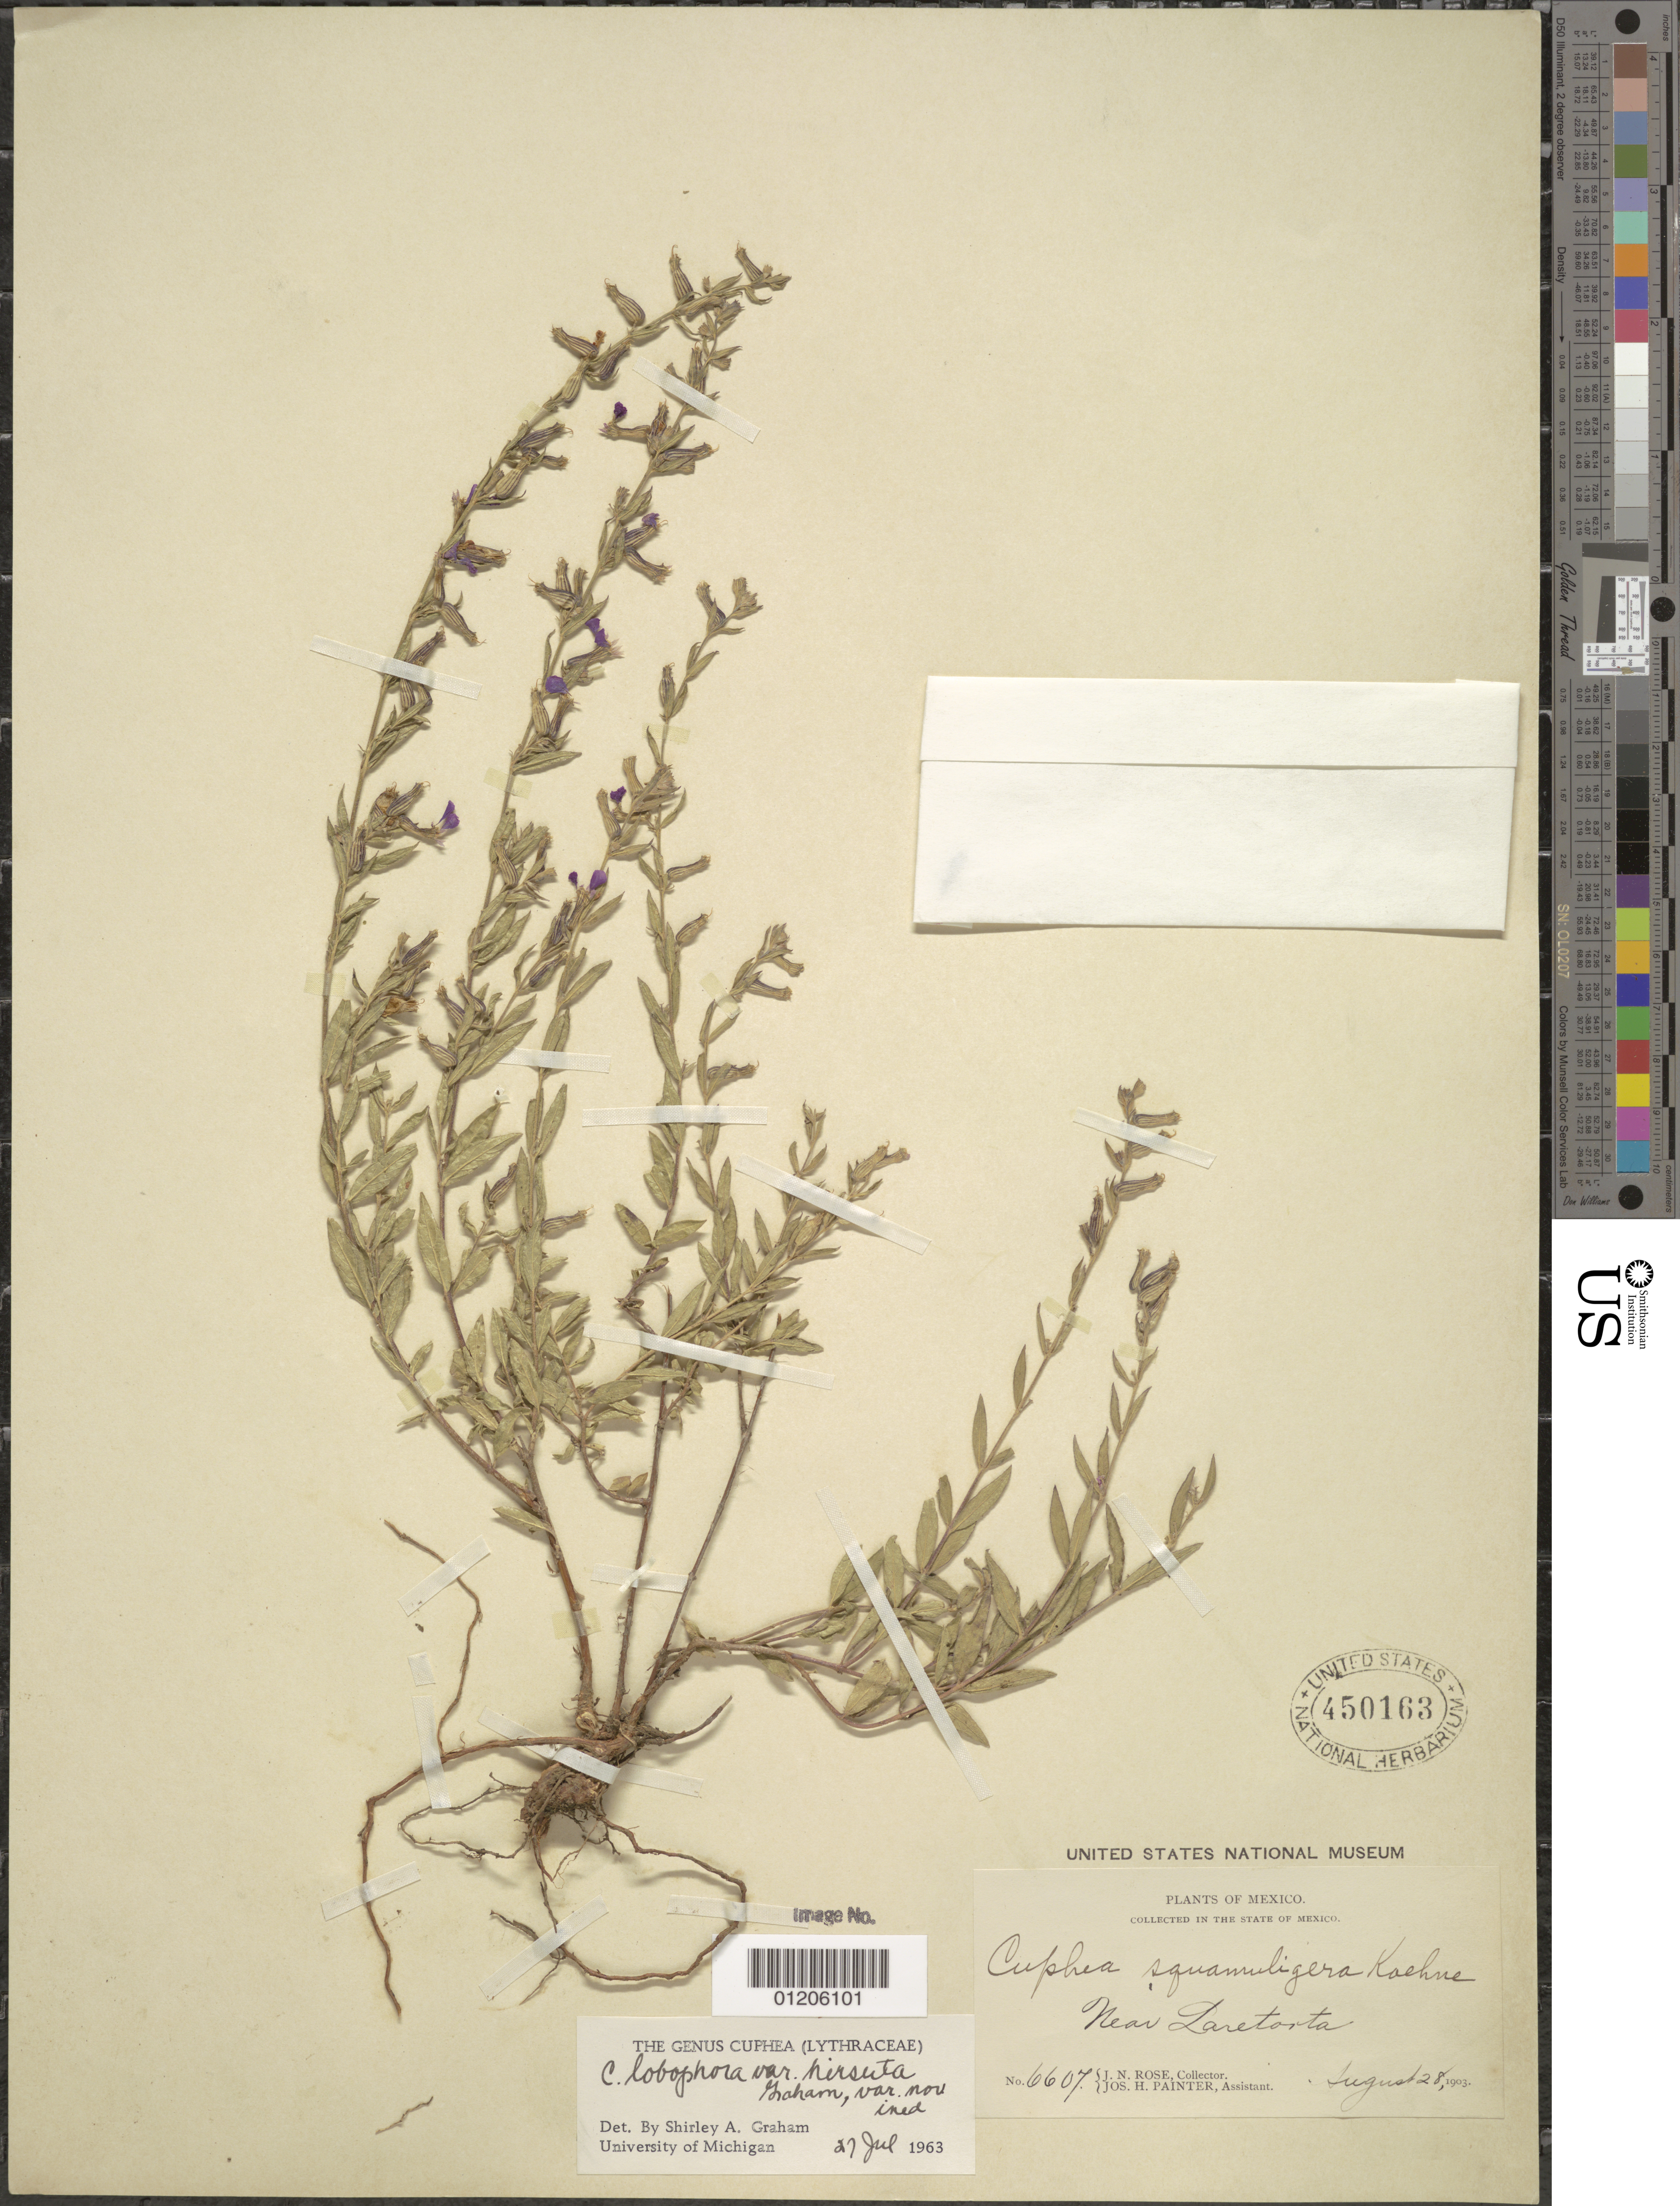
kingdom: Plantae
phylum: Tracheophyta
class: Magnoliopsida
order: Myrtales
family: Lythraceae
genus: Cuphea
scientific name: Cuphea lobophora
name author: Koehne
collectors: J. N. Rose & J. H. Painter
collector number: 6607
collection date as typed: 09 Sep 1903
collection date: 1903-09-09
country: Mexico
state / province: Morelos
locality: Near Cuernavaca.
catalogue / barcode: US 450163